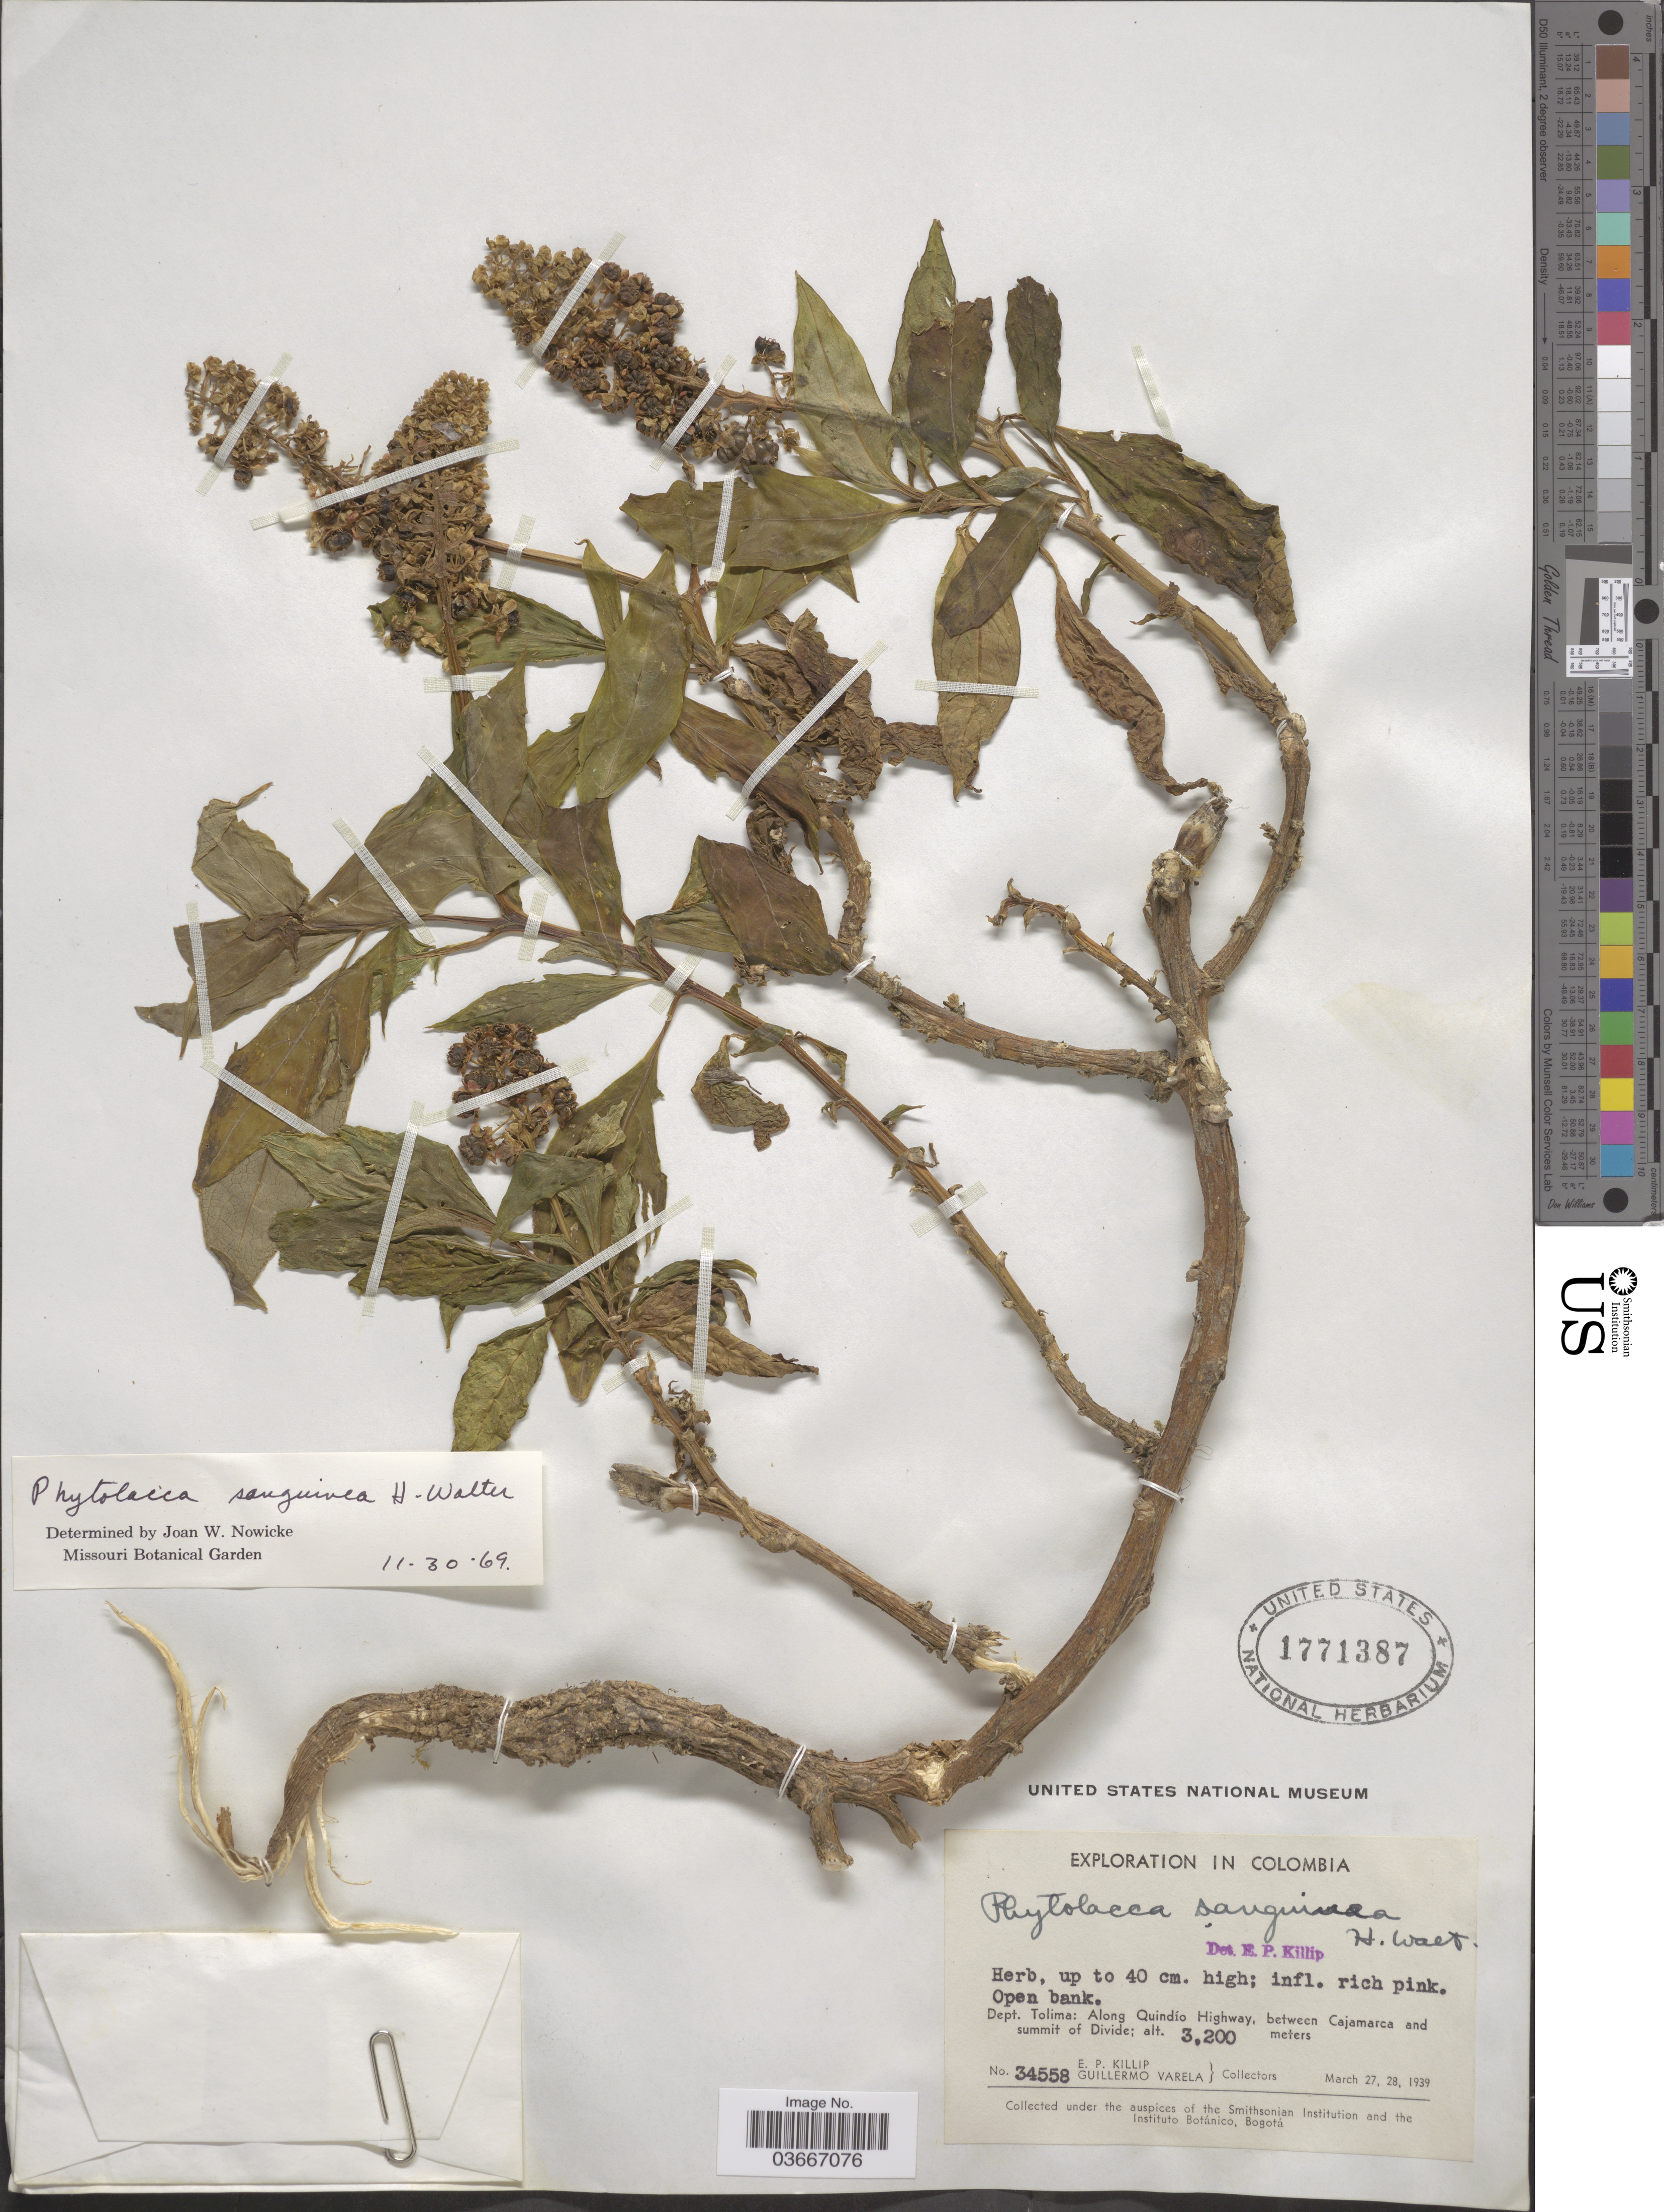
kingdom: Plantae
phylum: Tracheophyta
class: Magnoliopsida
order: Caryophyllales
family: Phytolaccaceae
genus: Phytolacca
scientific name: Phytolacca sanguinea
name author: H. Walter in Engl.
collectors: E. P. Killip & G. Varela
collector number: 34558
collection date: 1939-03-27/1939-03-28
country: Colombia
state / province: Tolima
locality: Dept. Tolima: Along Quindío Highway, between Cajamarca and summit of Divide.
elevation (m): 3200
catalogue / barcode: US 1771387